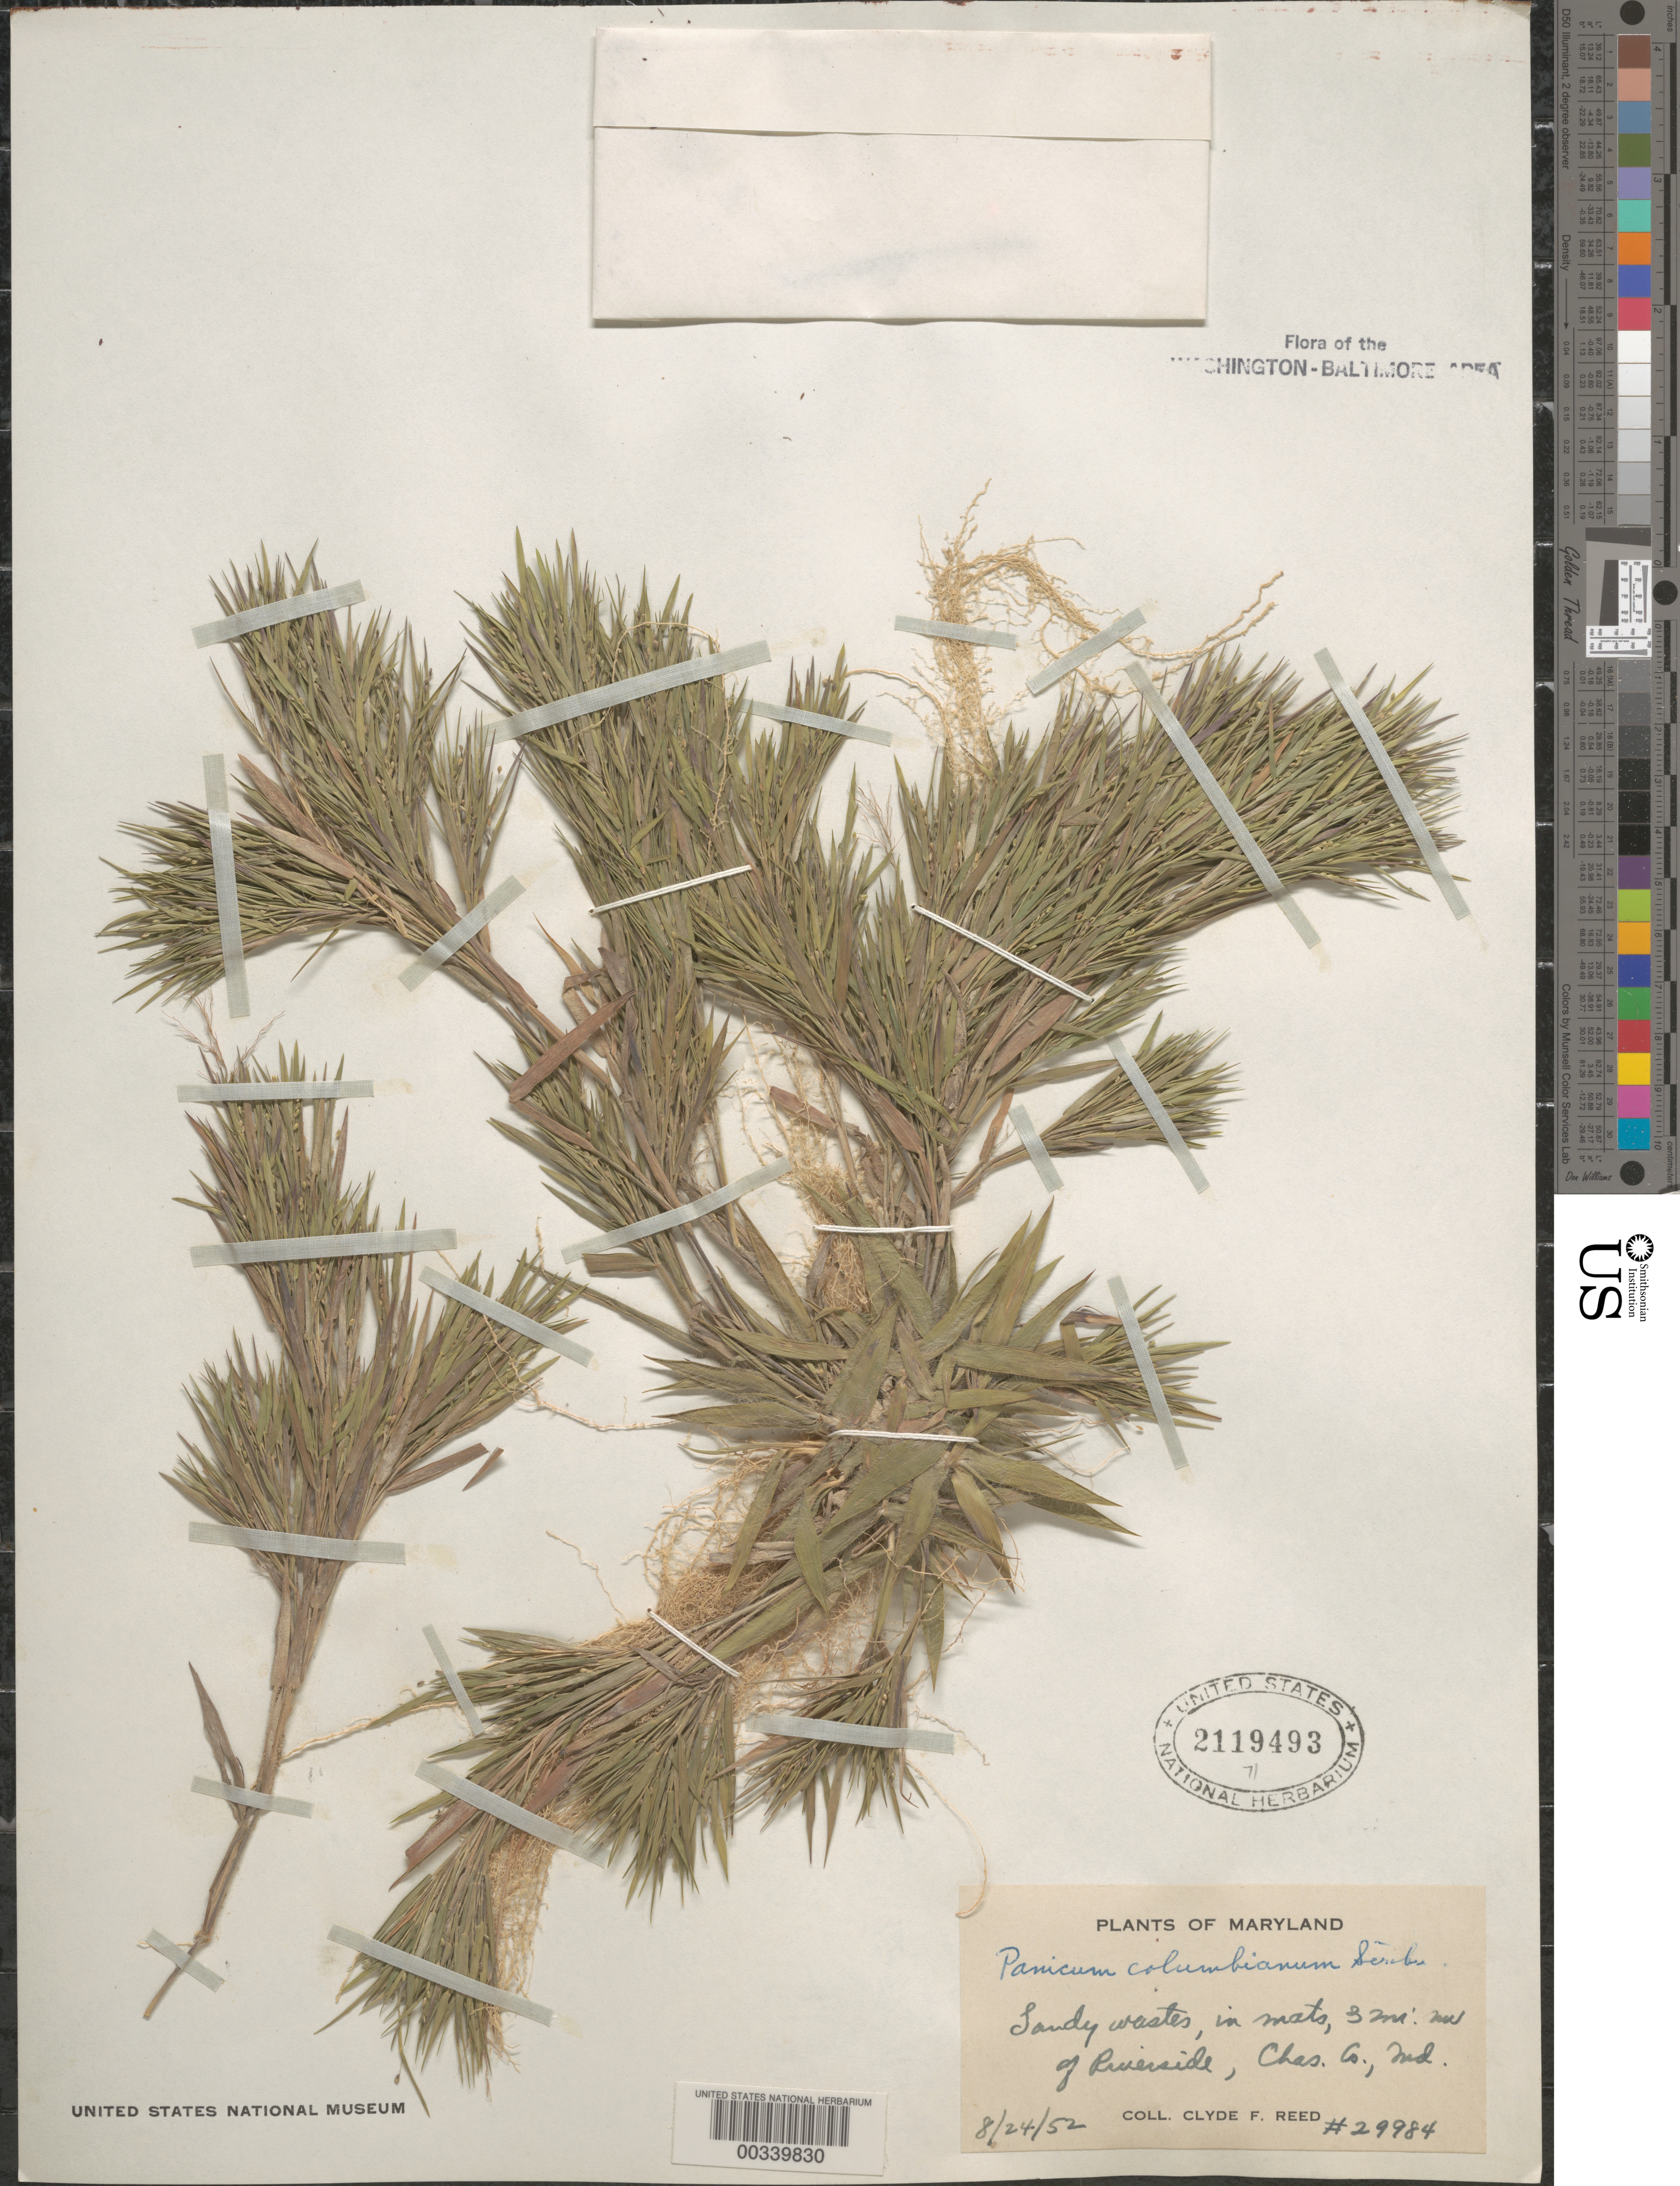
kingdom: Plantae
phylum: Tracheophyta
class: Liliopsida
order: Poales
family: Poaceae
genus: Dichanthelium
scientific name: Dichanthelium sabulorum var. thinium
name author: (Hitchc. & Chase) Gould & C.A. Clark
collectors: C. F. Reed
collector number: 29984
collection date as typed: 24 Aug 1952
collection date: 1952-08-24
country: United States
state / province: Maryland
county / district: Charles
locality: N of Riverside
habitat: Sandy riverside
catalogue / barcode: US 2119493